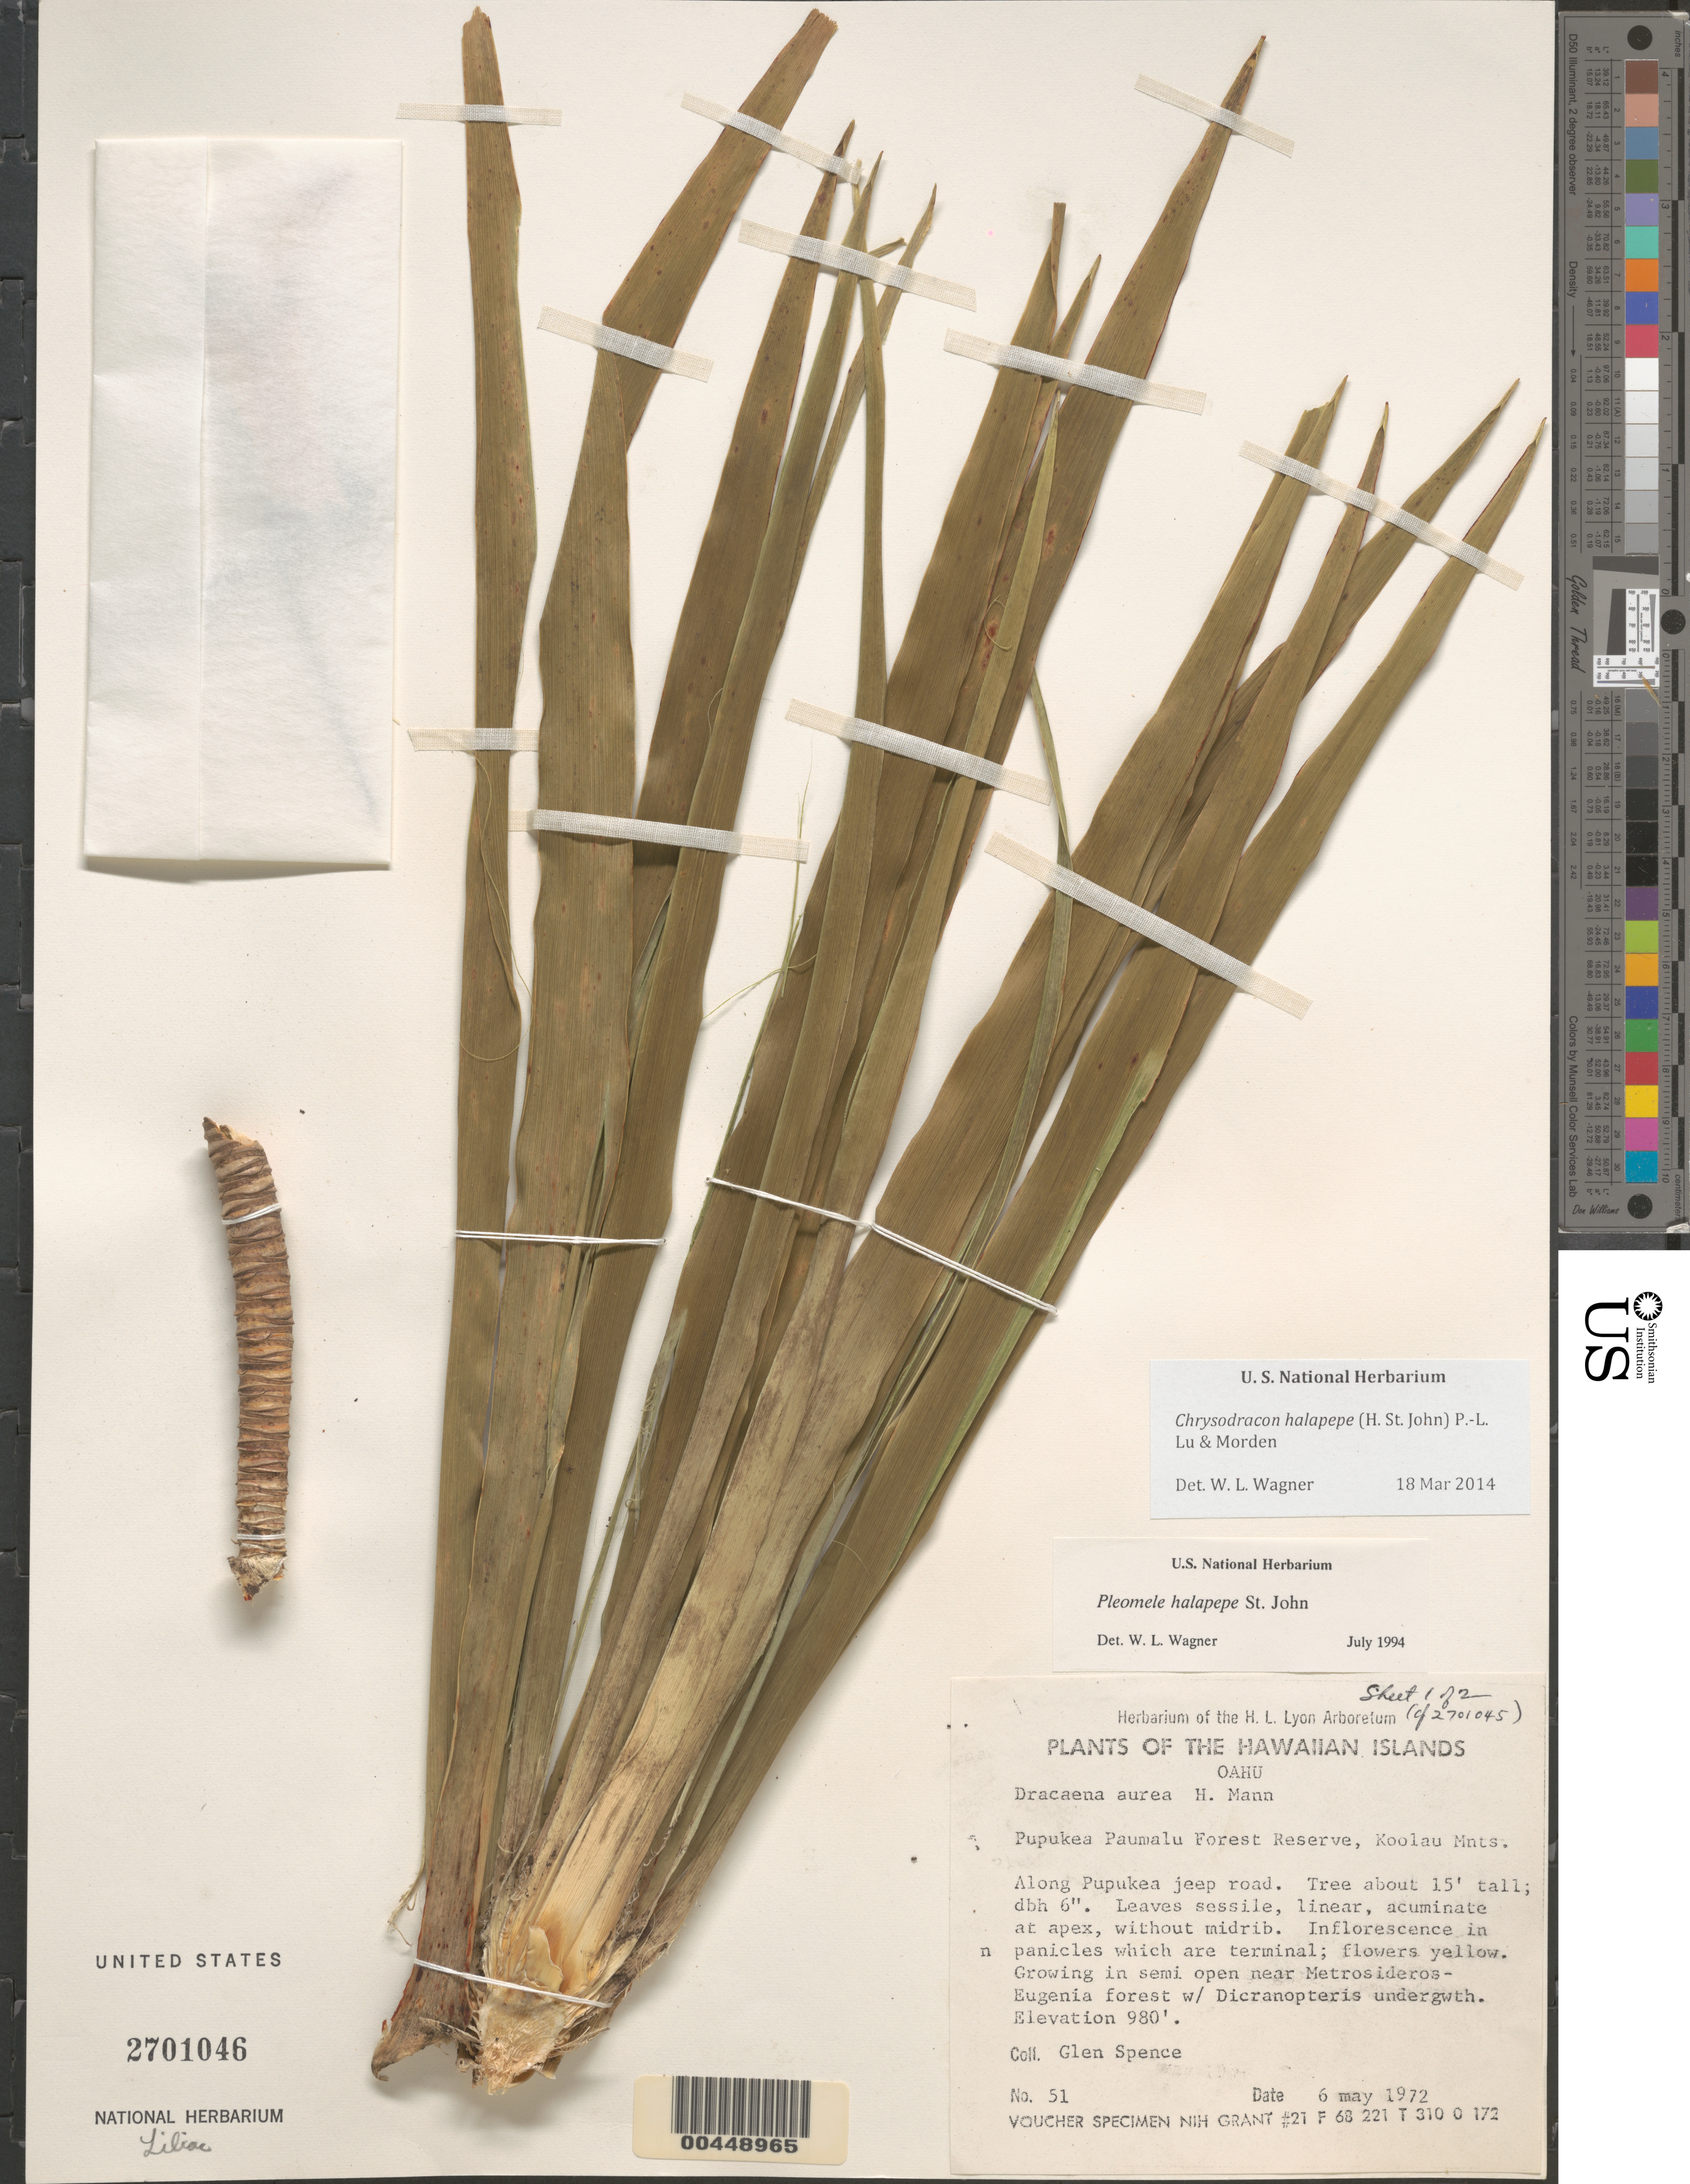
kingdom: Plantae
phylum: Tracheophyta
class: Liliopsida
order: Asparagales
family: Asparagaceae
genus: Dracaena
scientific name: Dracaena halapepe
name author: (H. St. John) Jankalski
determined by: Wagner, W. L., (BOT), Smithsonian Institution - National Museum of Natural History (UNITED STATES)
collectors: G. Spence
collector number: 51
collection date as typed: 6 May 1972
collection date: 1972-05-06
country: United States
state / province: Hawaii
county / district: Honolulu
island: Oahu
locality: Pupukea Paumalu Forest Reserve, Koolau Mts, along Pupukea jeep road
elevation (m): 299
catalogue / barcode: US 2701046